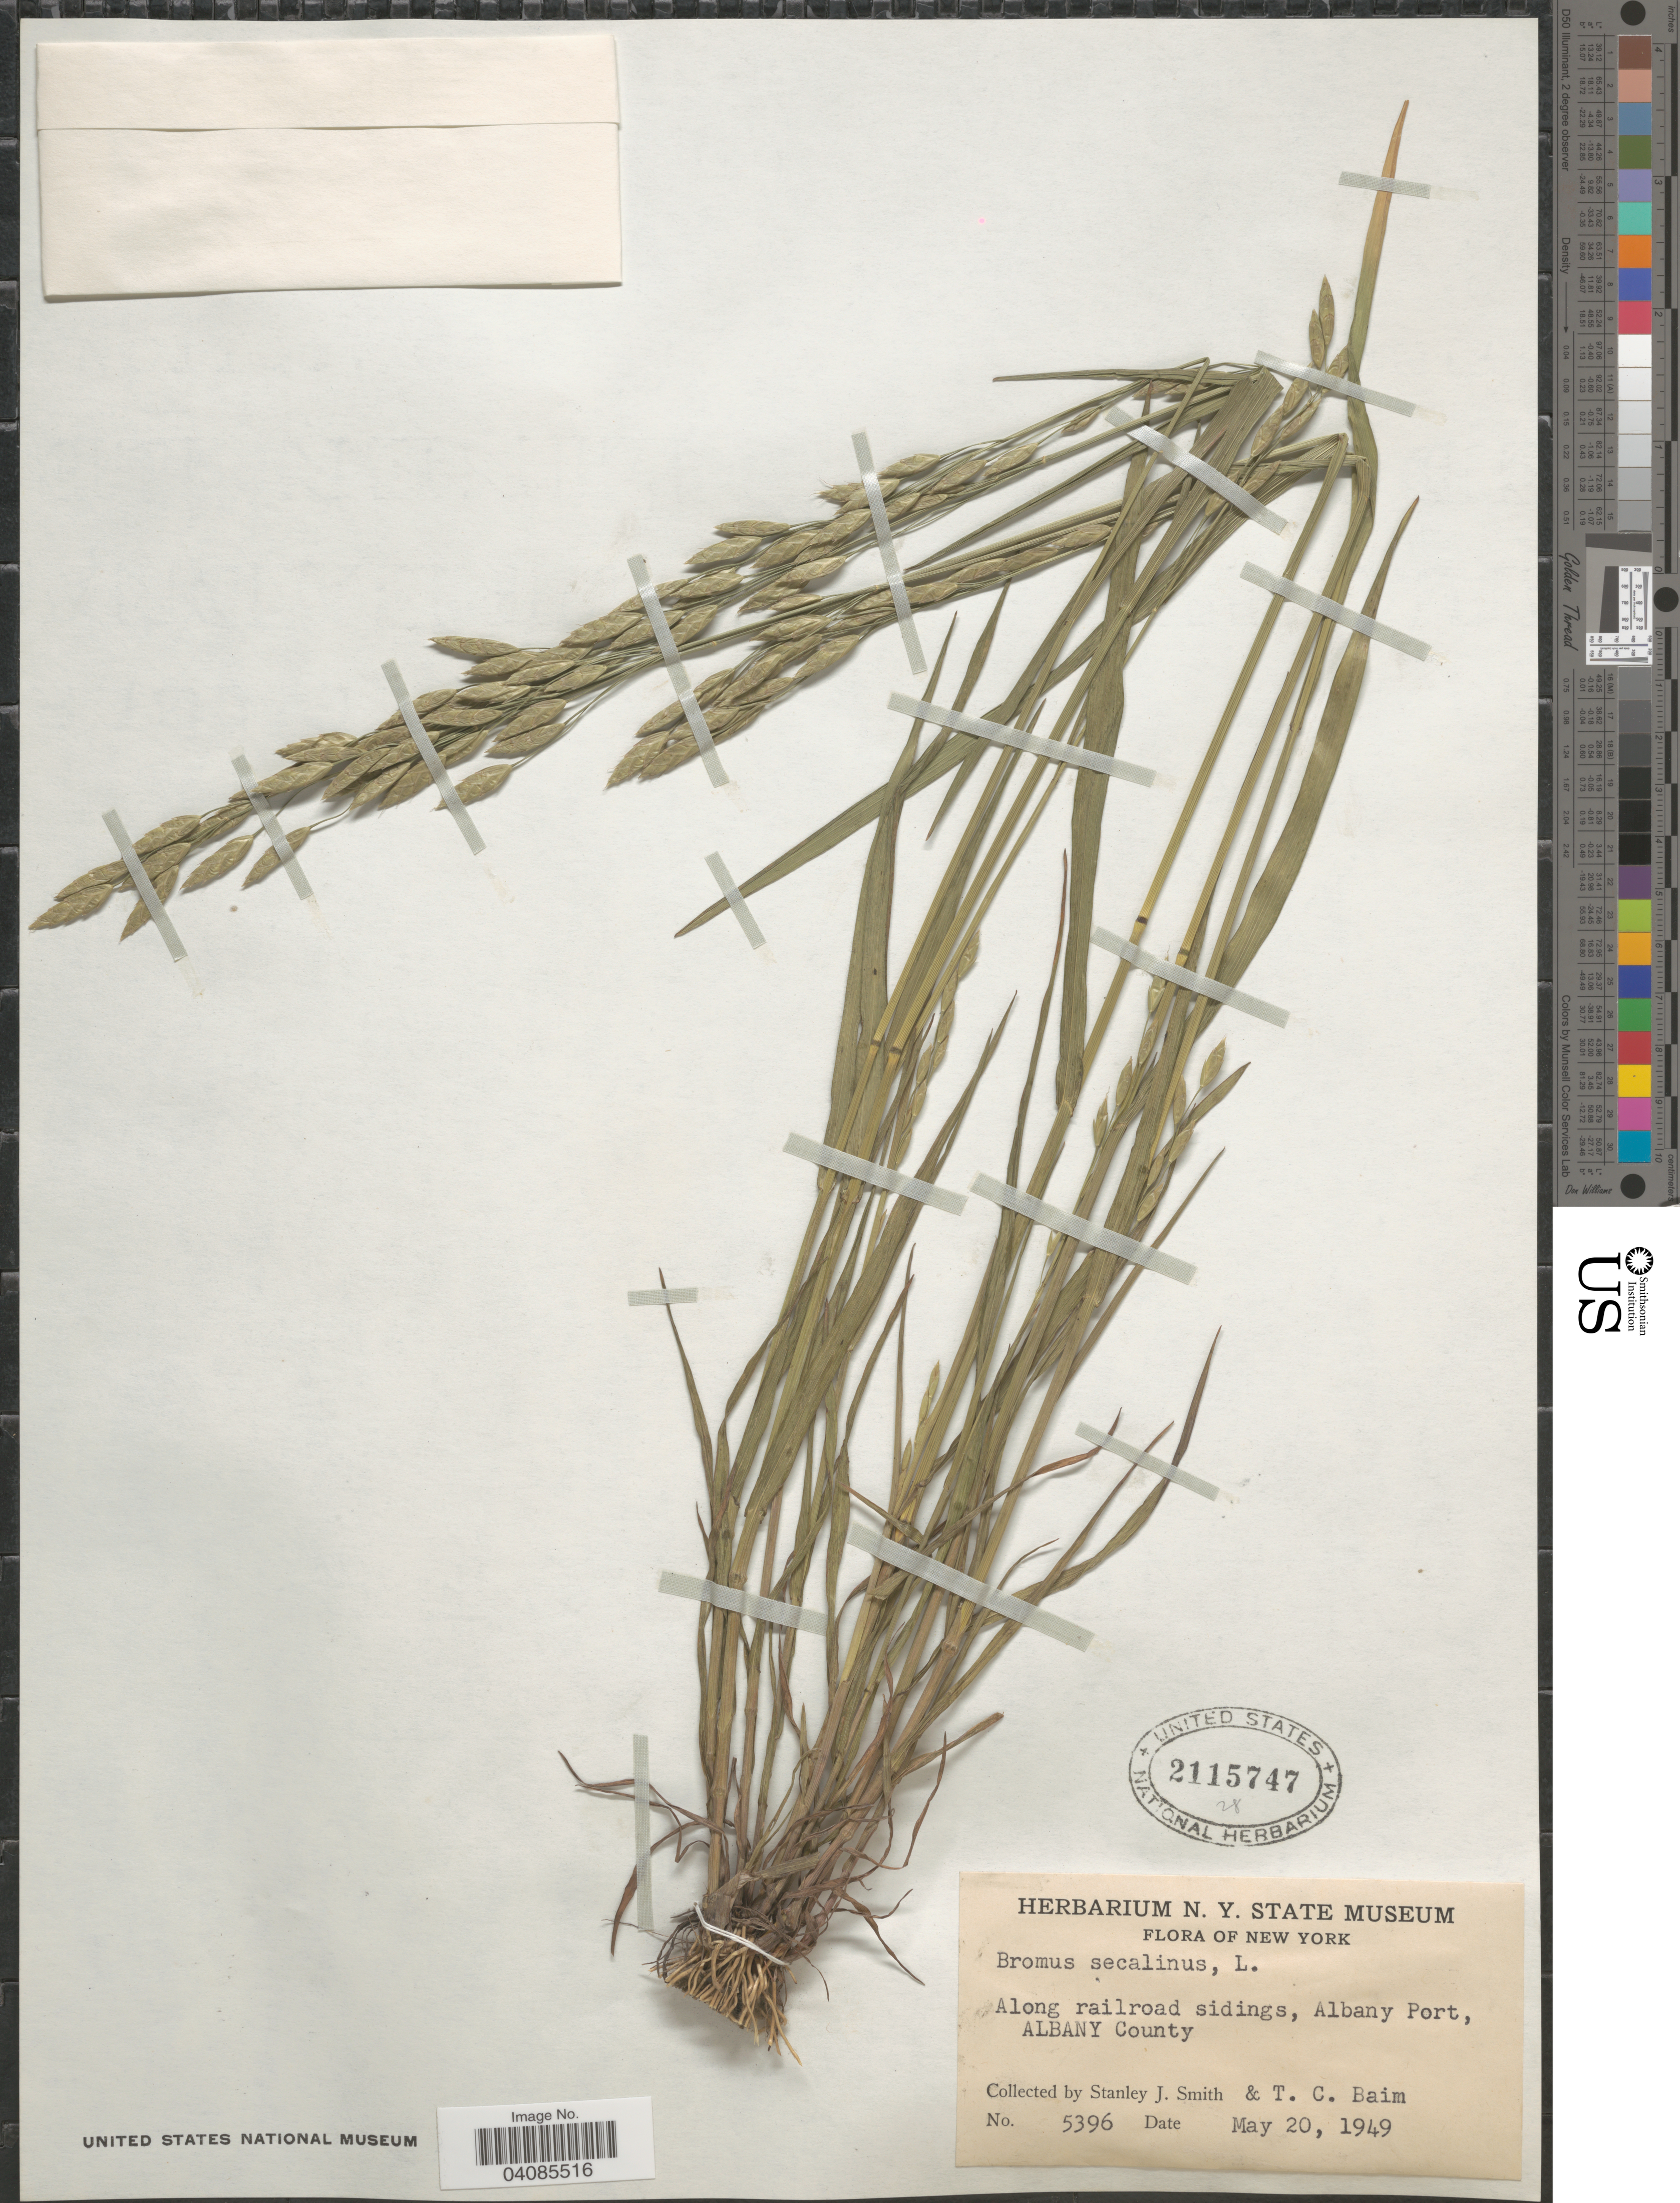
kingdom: Plantae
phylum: Tracheophyta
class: Liliopsida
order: Poales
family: Poaceae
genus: Bromus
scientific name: Bromus secalinus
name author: L.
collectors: S. Smith & T. Baim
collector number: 5396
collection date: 1949-05-20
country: United States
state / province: New York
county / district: Albany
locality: Along railroad sidings, Albany Port, Albany County.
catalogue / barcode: US 2115747